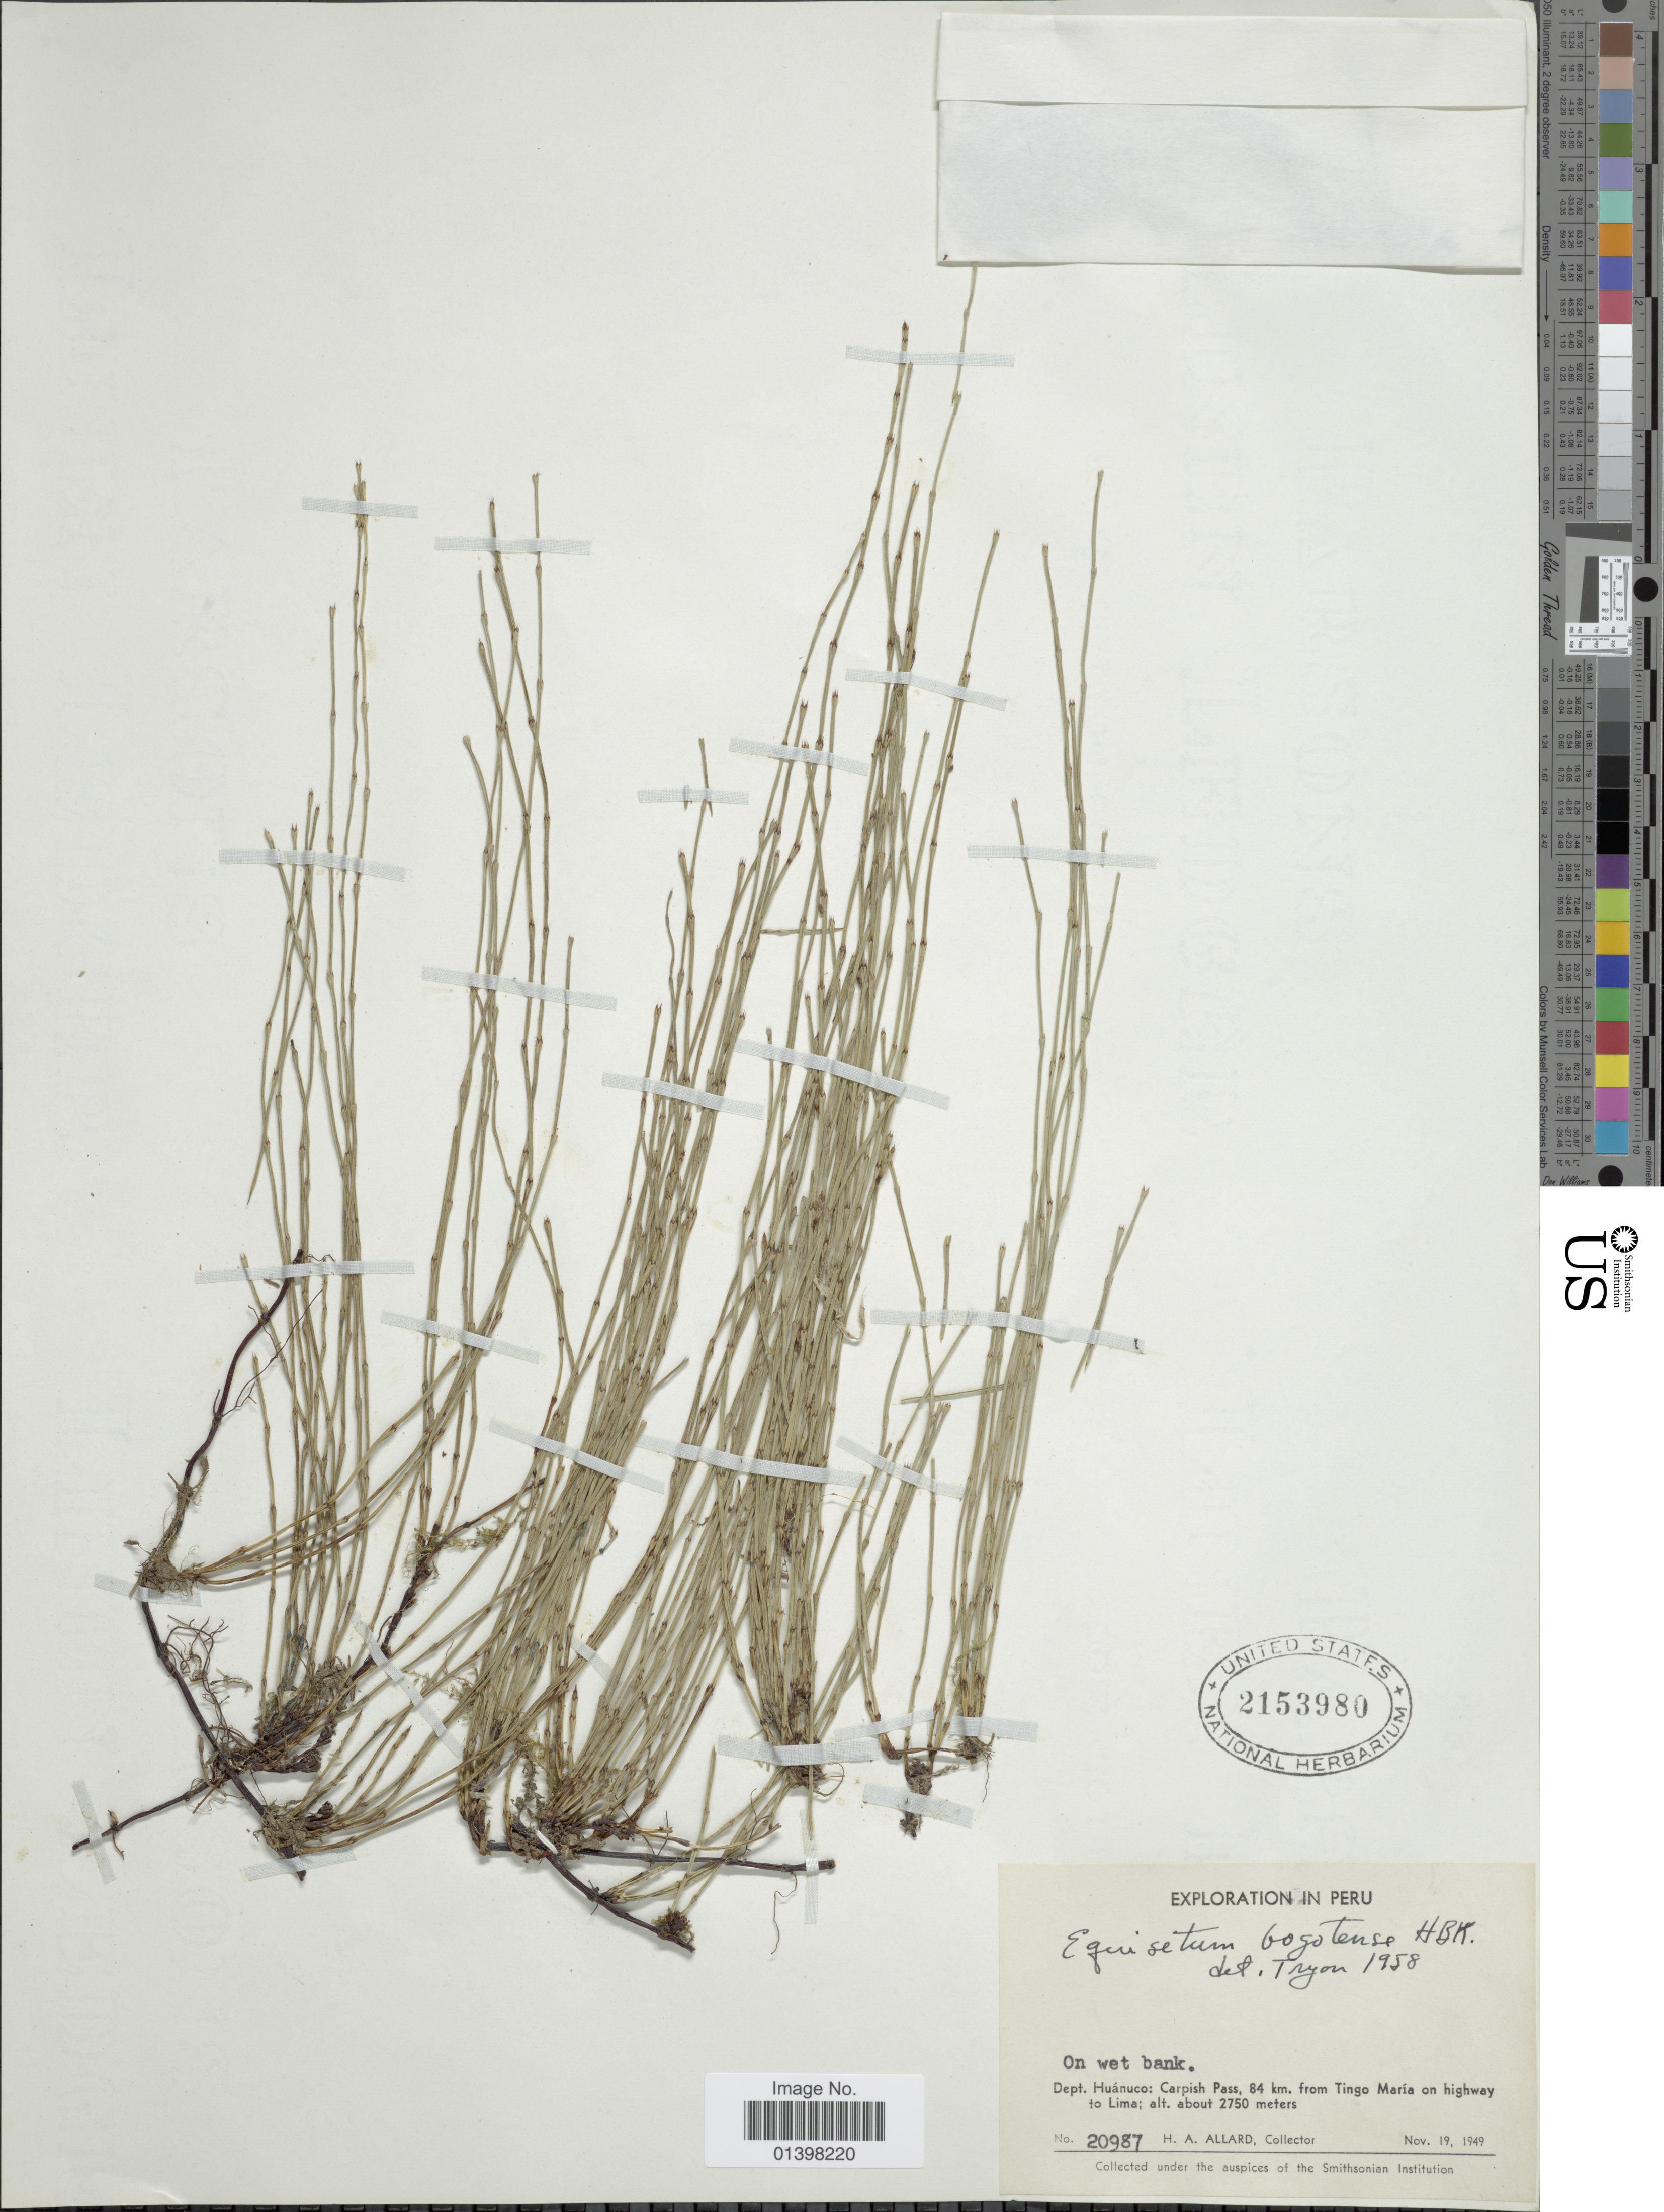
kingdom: Plantae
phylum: Tracheophyta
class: Polypodiopsida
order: Equisetales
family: Equisetaceae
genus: Equisetum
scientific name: Equisetum bogotense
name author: Kunth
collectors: H. A. Allard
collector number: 20987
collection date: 1949-11-19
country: Peru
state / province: Huánuco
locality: Carpish pass, 84 km from Tingo María on highway to Lima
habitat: on wet bank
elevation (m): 2750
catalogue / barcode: US 2153980